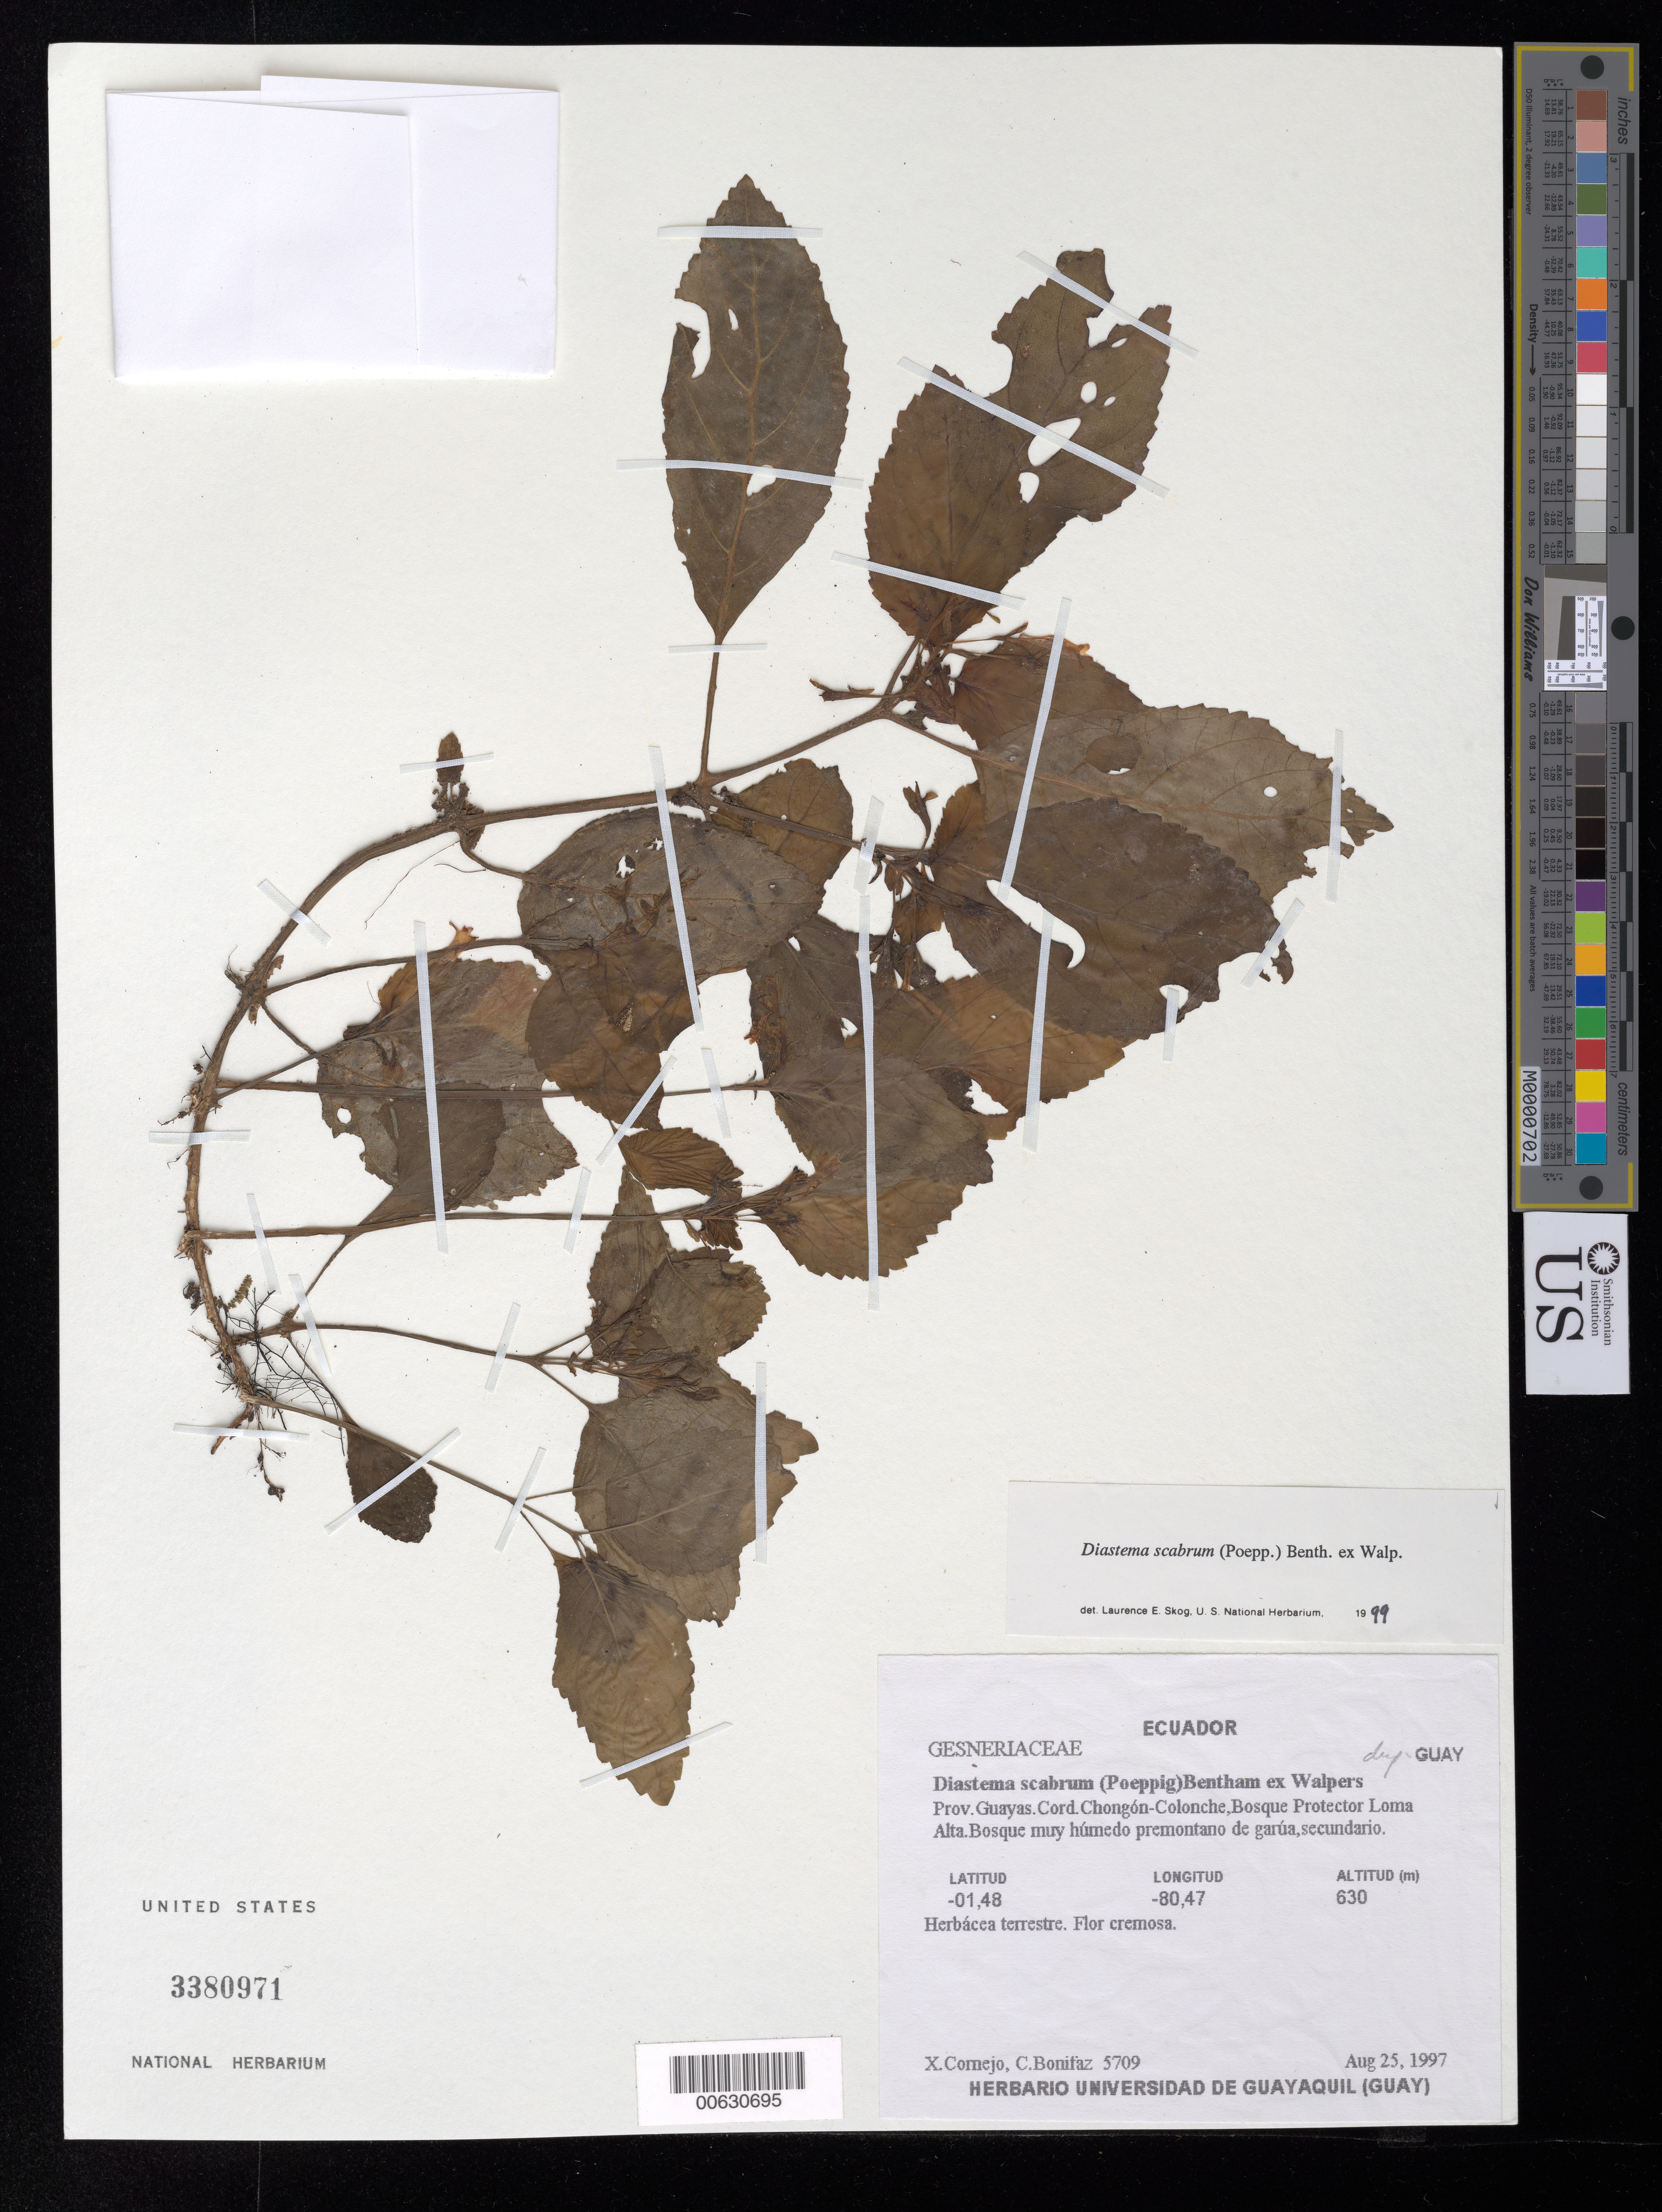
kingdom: Plantae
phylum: Tracheophyta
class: Magnoliopsida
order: Lamiales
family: Gesneriaceae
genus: Diastema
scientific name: Diastema scabrum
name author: (Poepp.) Benth. ex Walp.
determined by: Skog, Laurence E.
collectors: X. F. Cornejo & C. Bonifaz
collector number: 5709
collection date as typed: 25 Aug 1997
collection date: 1997-08-25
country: Ecuador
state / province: Guayas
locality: Cord. Chongón-Colonche, Bosque Protector Loma Alta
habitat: Bosque muy húmedo premontano de garúa, secundario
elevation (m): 630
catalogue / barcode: US 3380971